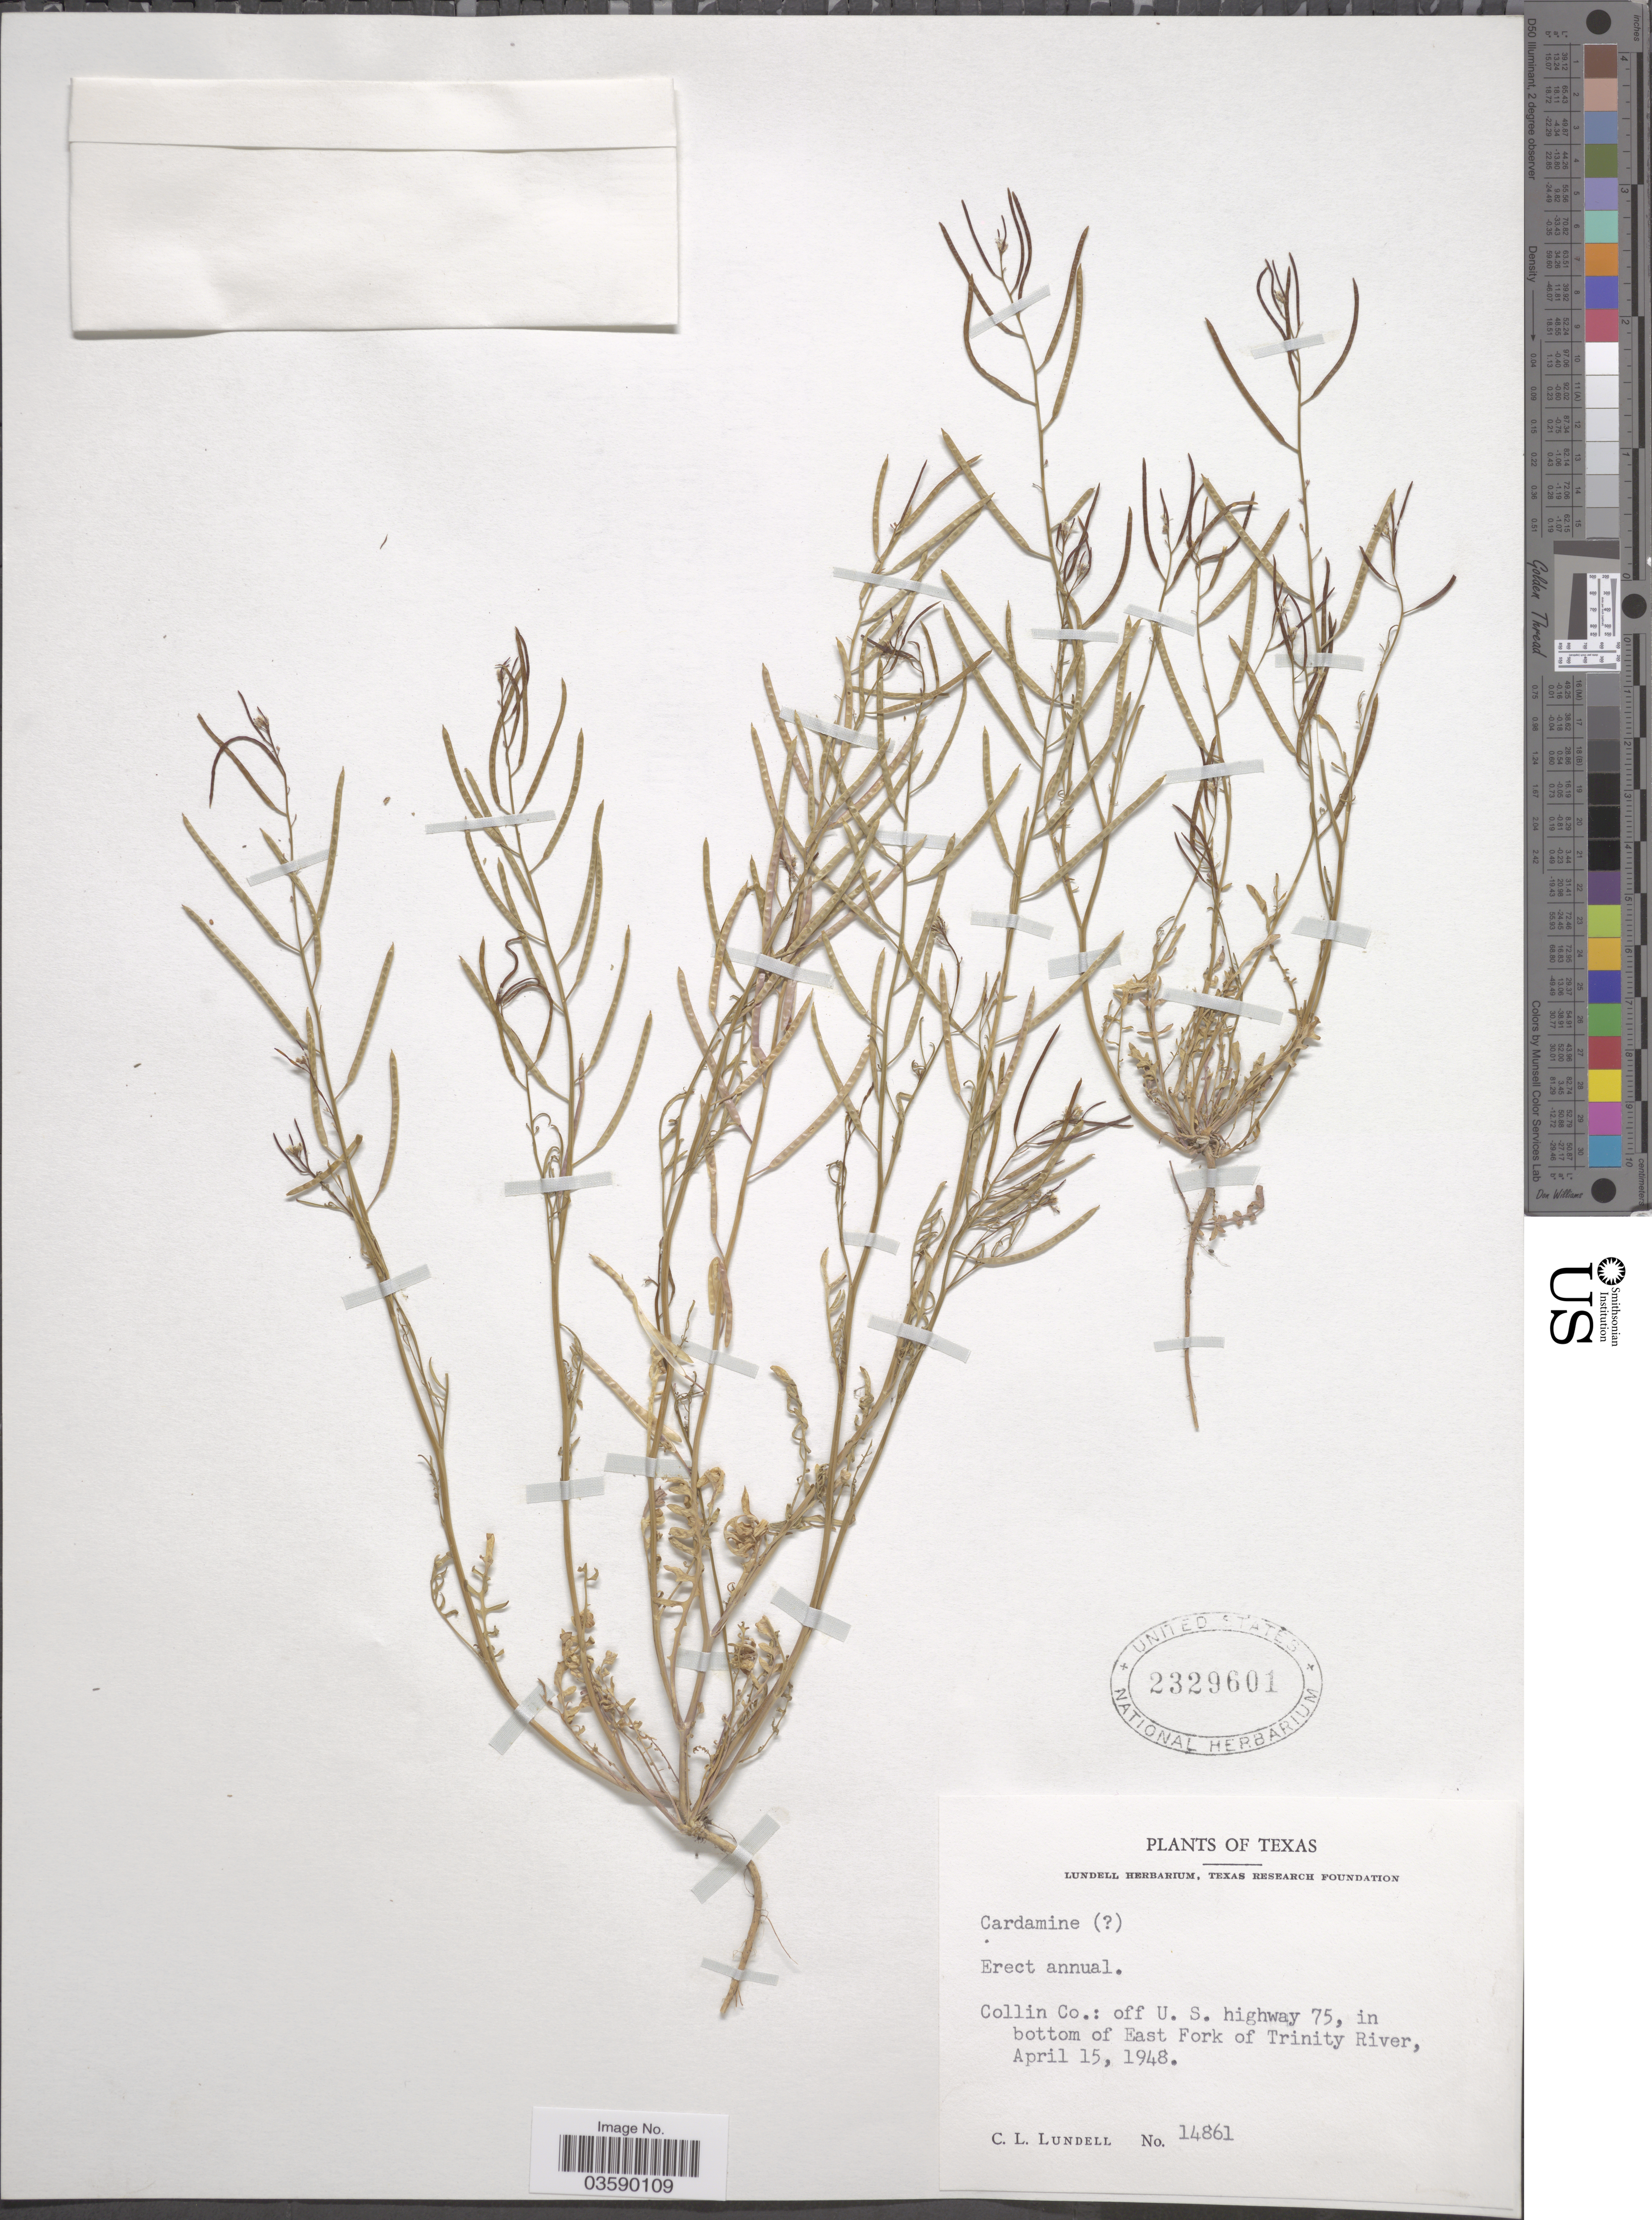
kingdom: Plantae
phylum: Tracheophyta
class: Magnoliopsida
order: Brassicales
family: Brassicaceae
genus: Cardamine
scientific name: Cardamine sp.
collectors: C. L. Lundell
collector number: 14861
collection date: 1948-04-15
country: United States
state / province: Texas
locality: Collin Co.: off U.S. highway 75, in bottom of East Fork of Trinity River.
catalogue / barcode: US 2329601